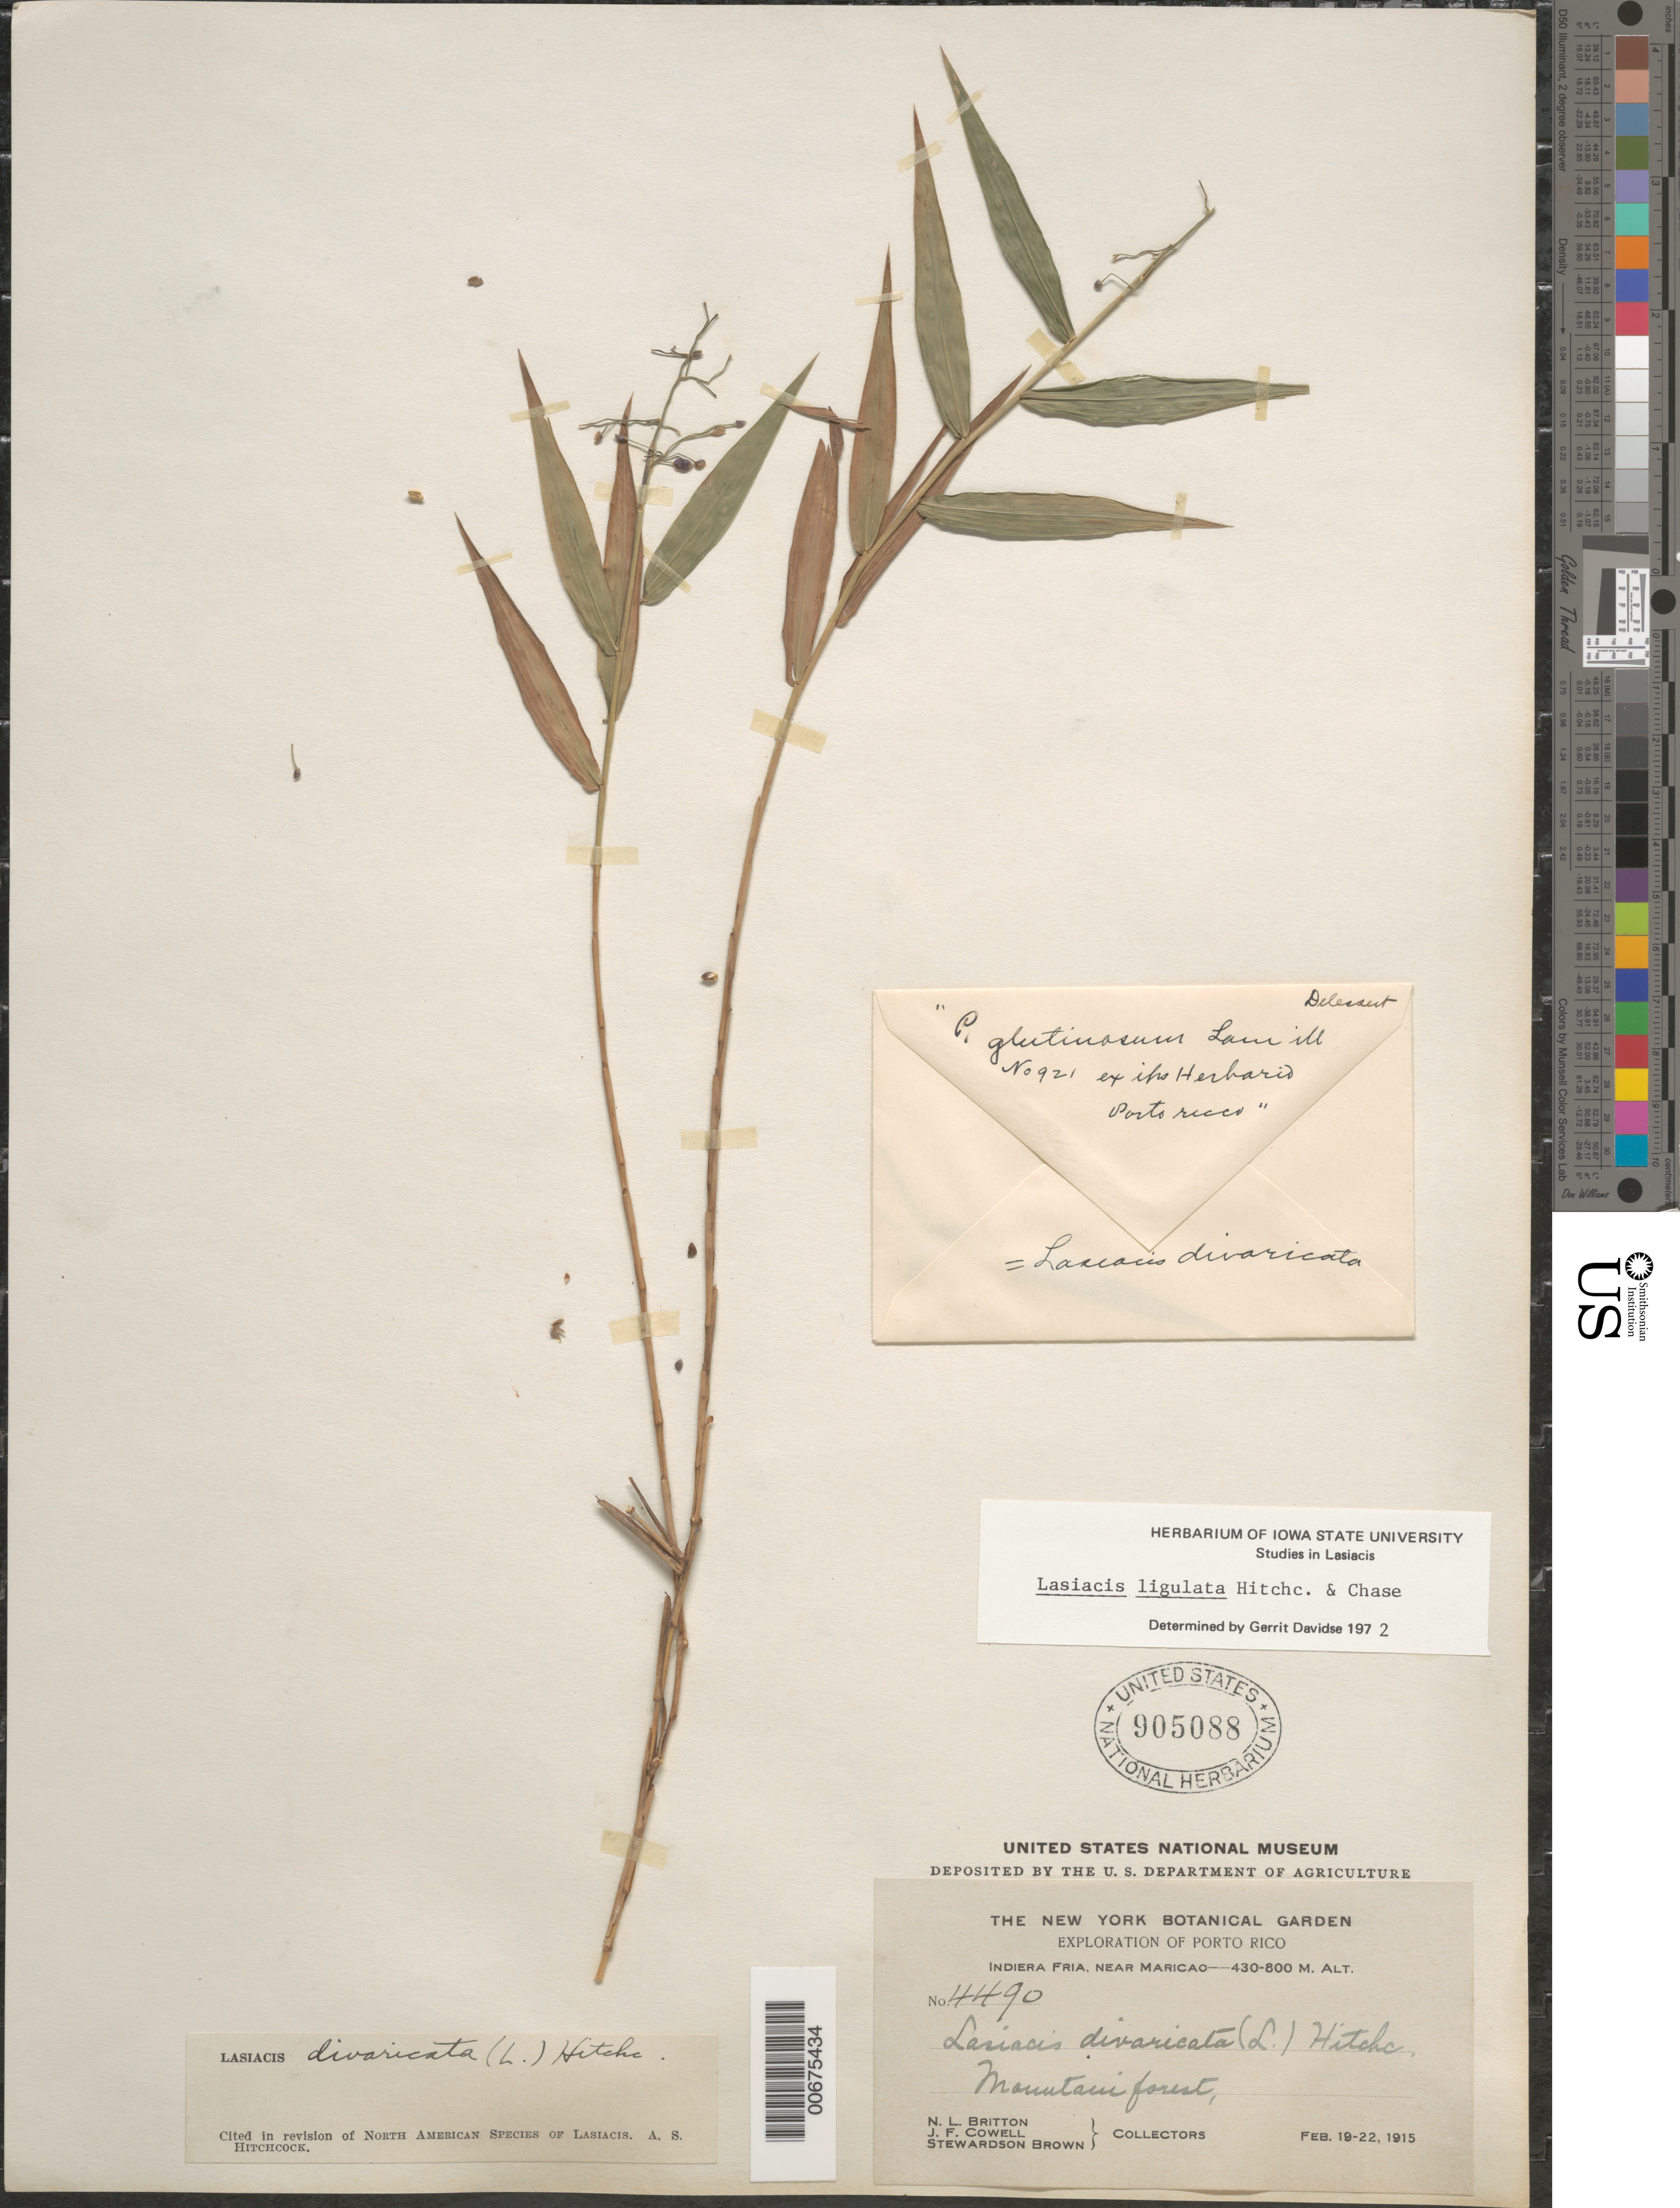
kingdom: Plantae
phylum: Tracheophyta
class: Liliopsida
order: Poales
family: Poaceae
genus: Lasiacis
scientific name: Lasiacis ligulata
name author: Hitchc. & Chase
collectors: N. Britton & et al.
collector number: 4490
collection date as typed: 19 Feb 1915 to 22 Feb 1915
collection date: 1915-02-19/1915-02-22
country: Puerto Rico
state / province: Maricao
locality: Indiera Fria, near Maricao. Mountain forest.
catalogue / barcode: US 905088